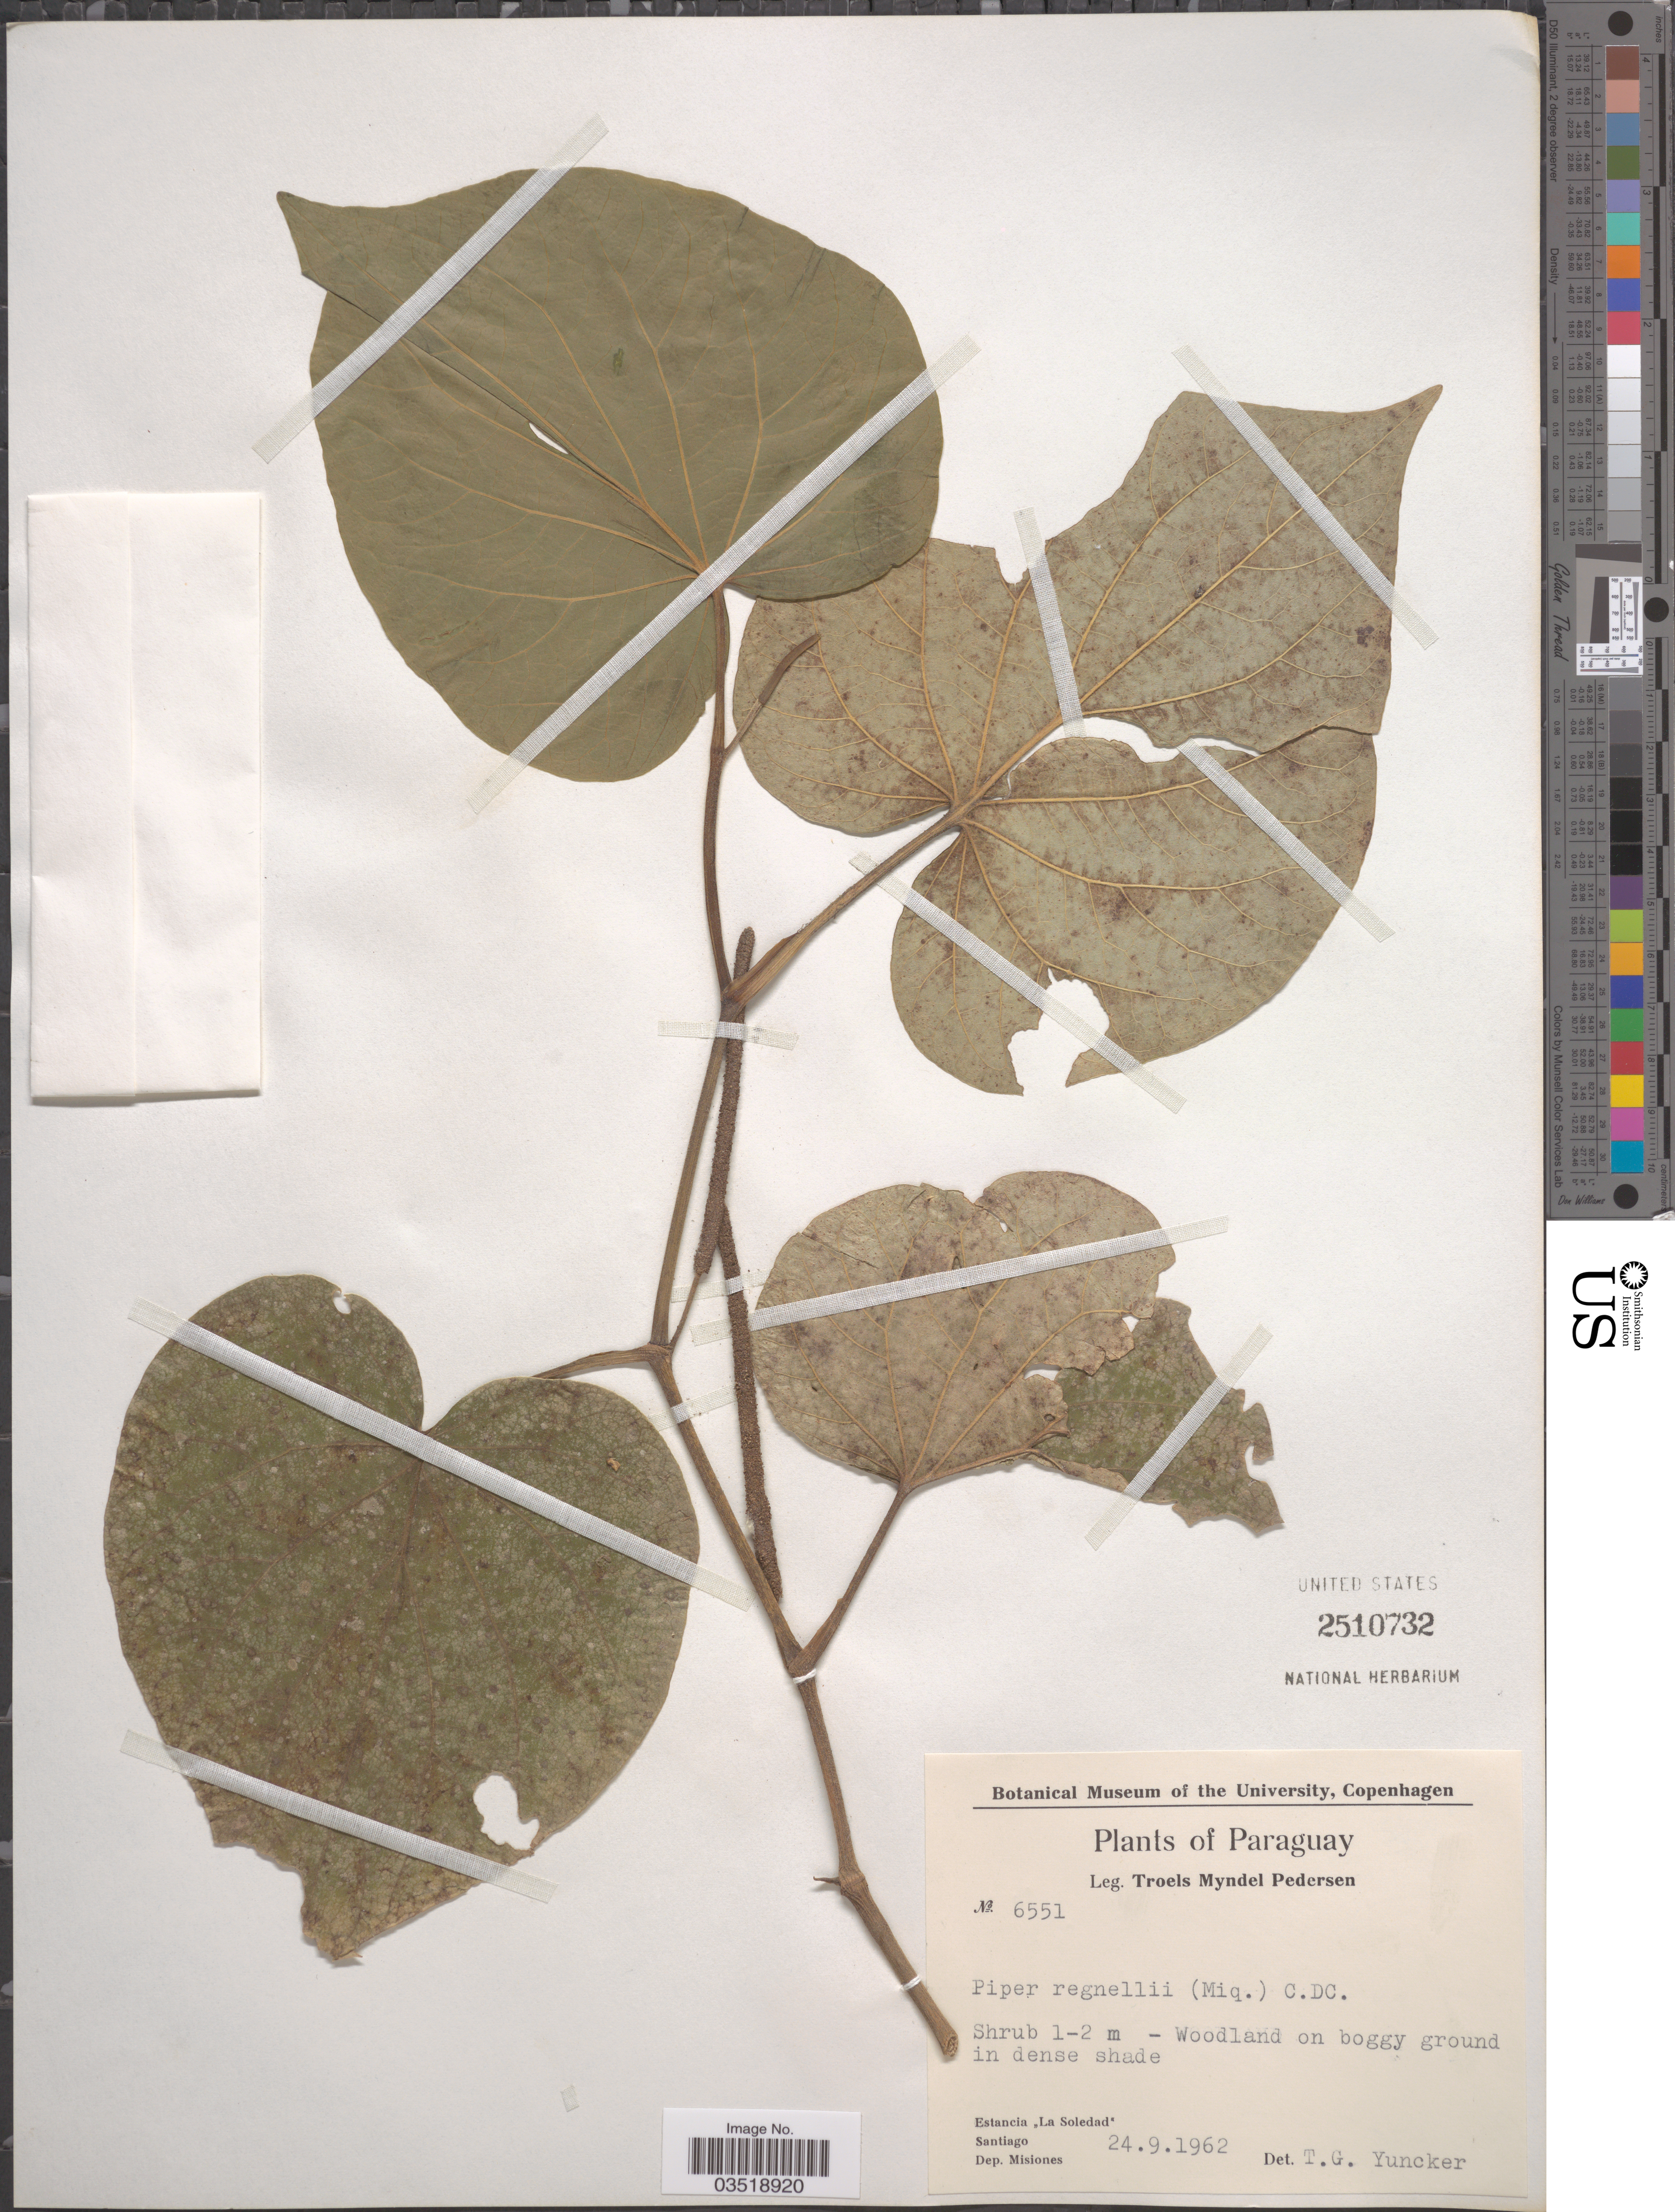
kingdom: Plantae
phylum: Tracheophyta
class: Magnoliopsida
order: Piperales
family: Piperaceae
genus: Piper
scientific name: Piper regnellii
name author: (Miq.) C. DC.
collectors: T. Pederson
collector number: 6551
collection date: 1962-09-24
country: Paraguay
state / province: Misiones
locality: Estancia "La Soledad". Santiago. Dep. Misiones.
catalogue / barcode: US 2510732